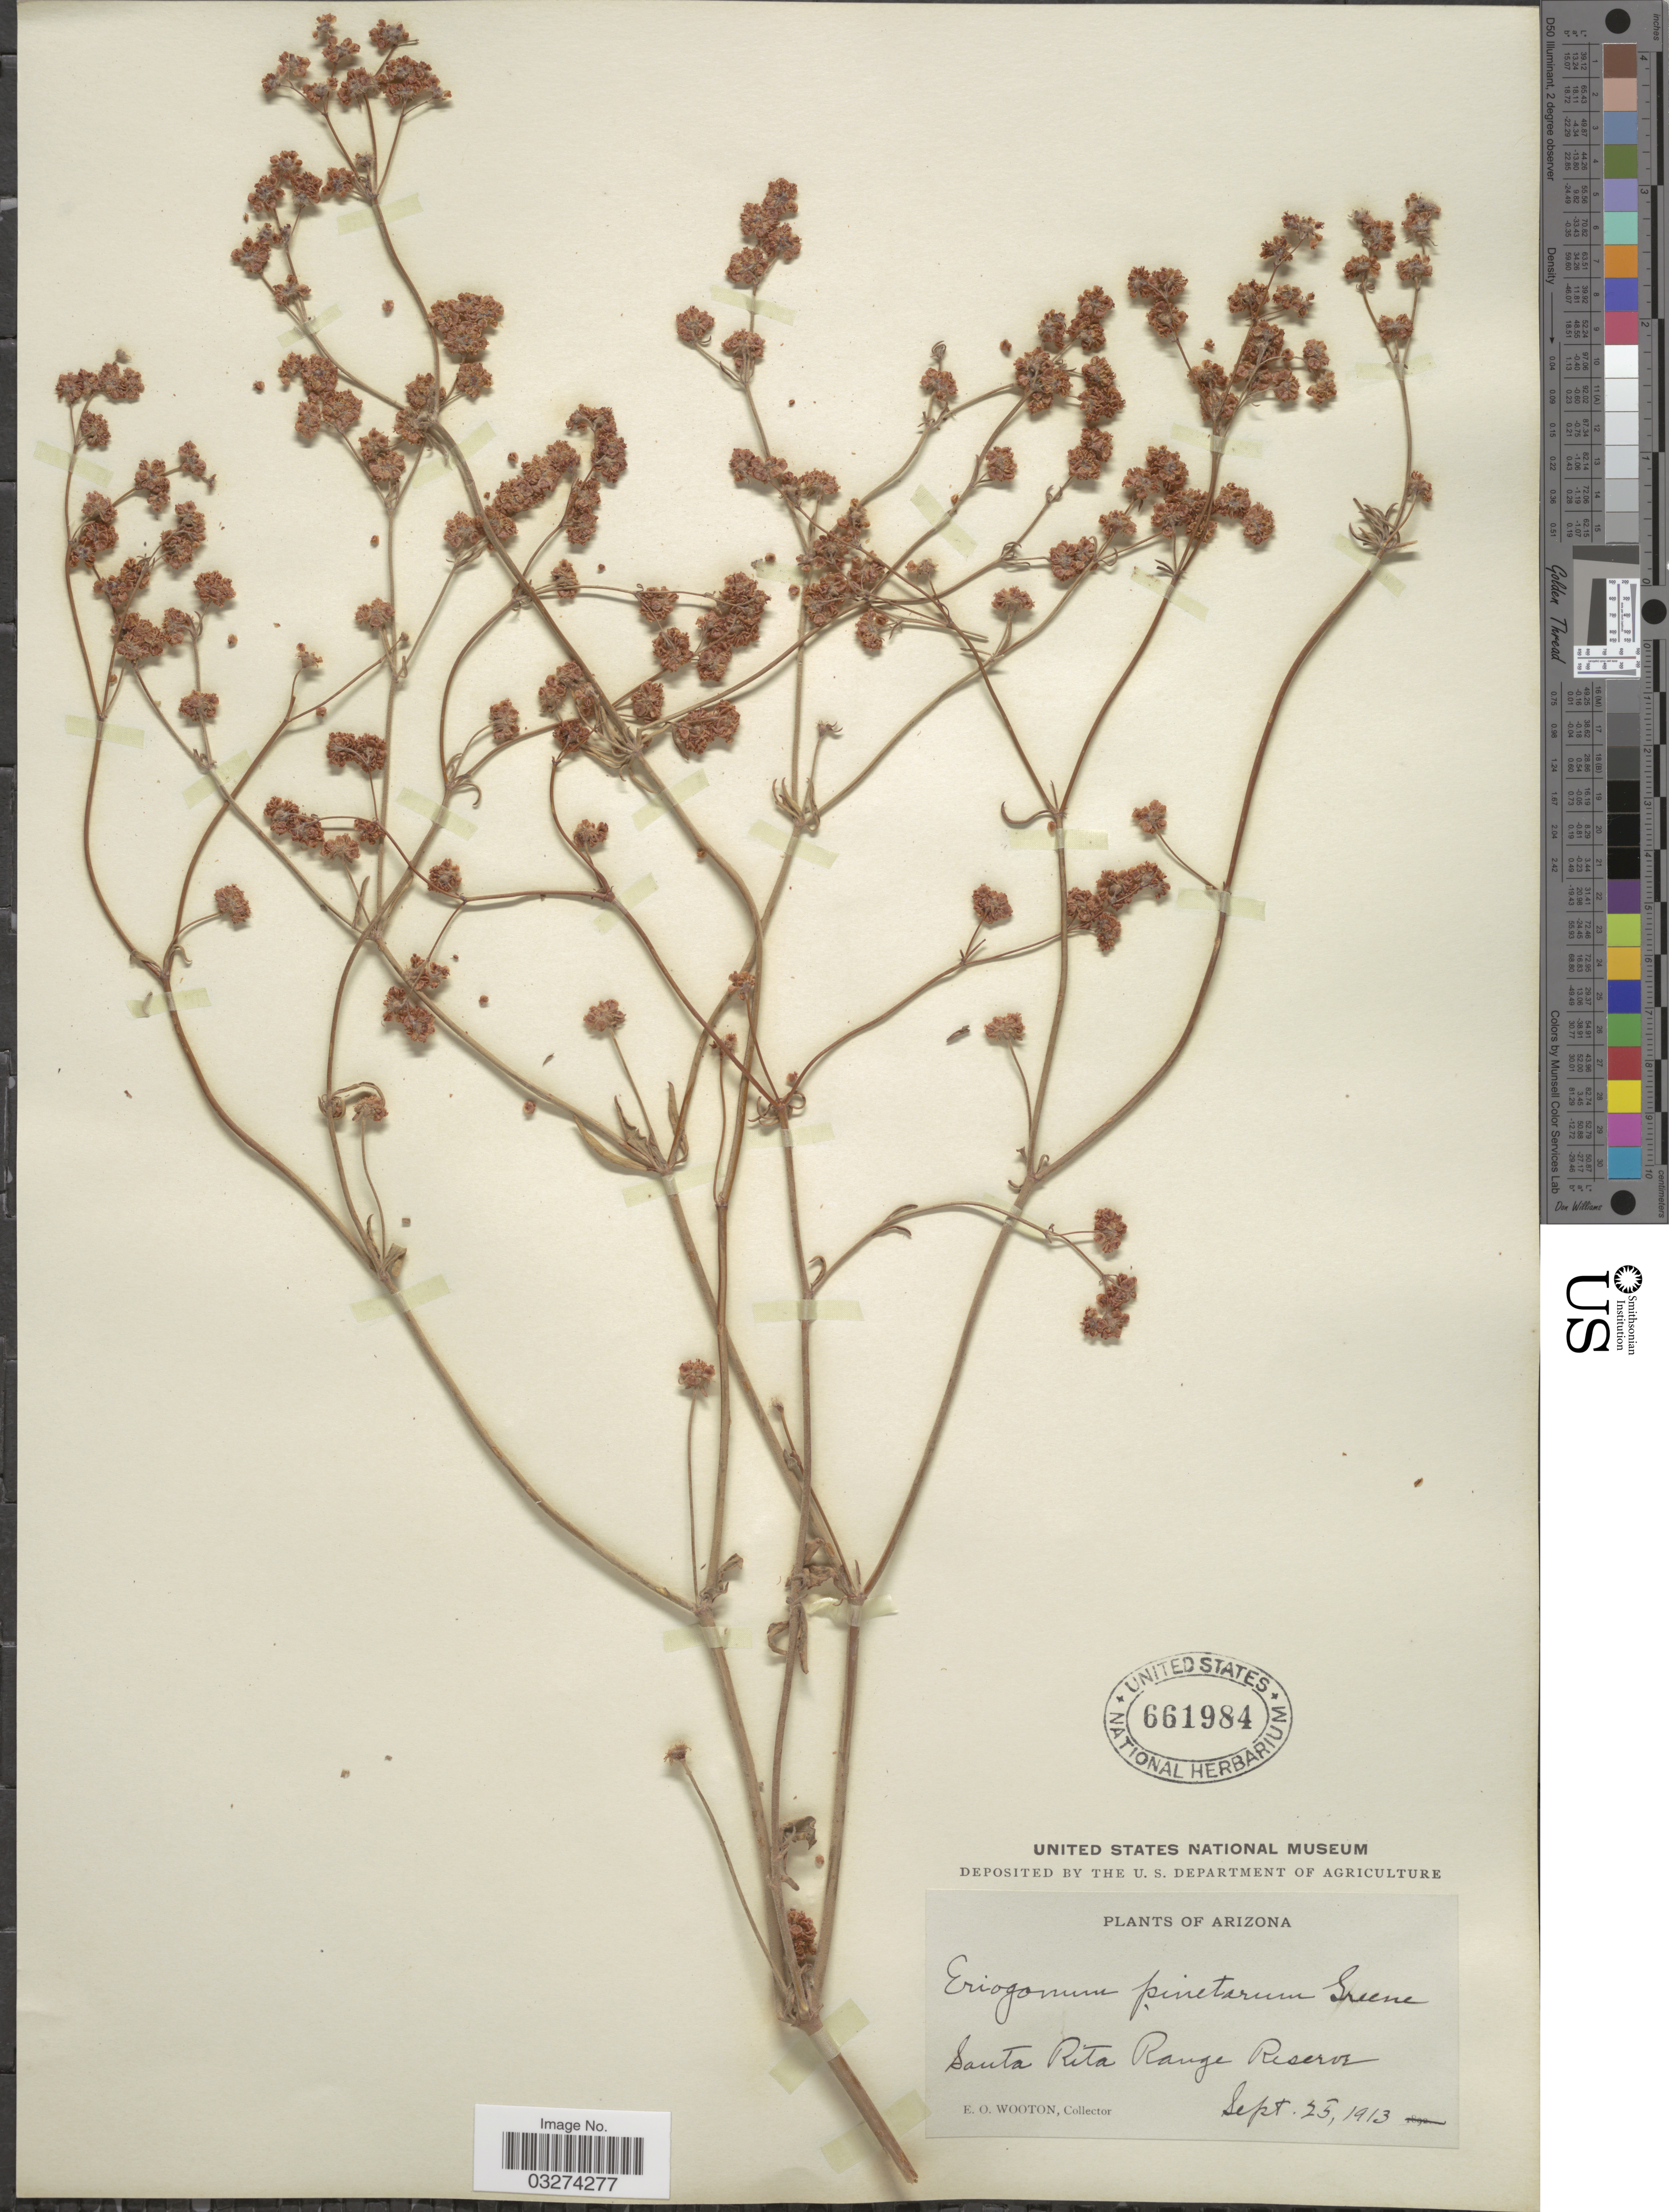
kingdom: Plantae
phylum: Tracheophyta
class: Magnoliopsida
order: Caryophyllales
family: Polygonaceae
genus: Eriogonum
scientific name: Eriogonum abertianum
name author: Torr.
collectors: E. O. Wooton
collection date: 1913-09-25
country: United States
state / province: Arizona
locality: Santa Rita Range Reserve.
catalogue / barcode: US 661984